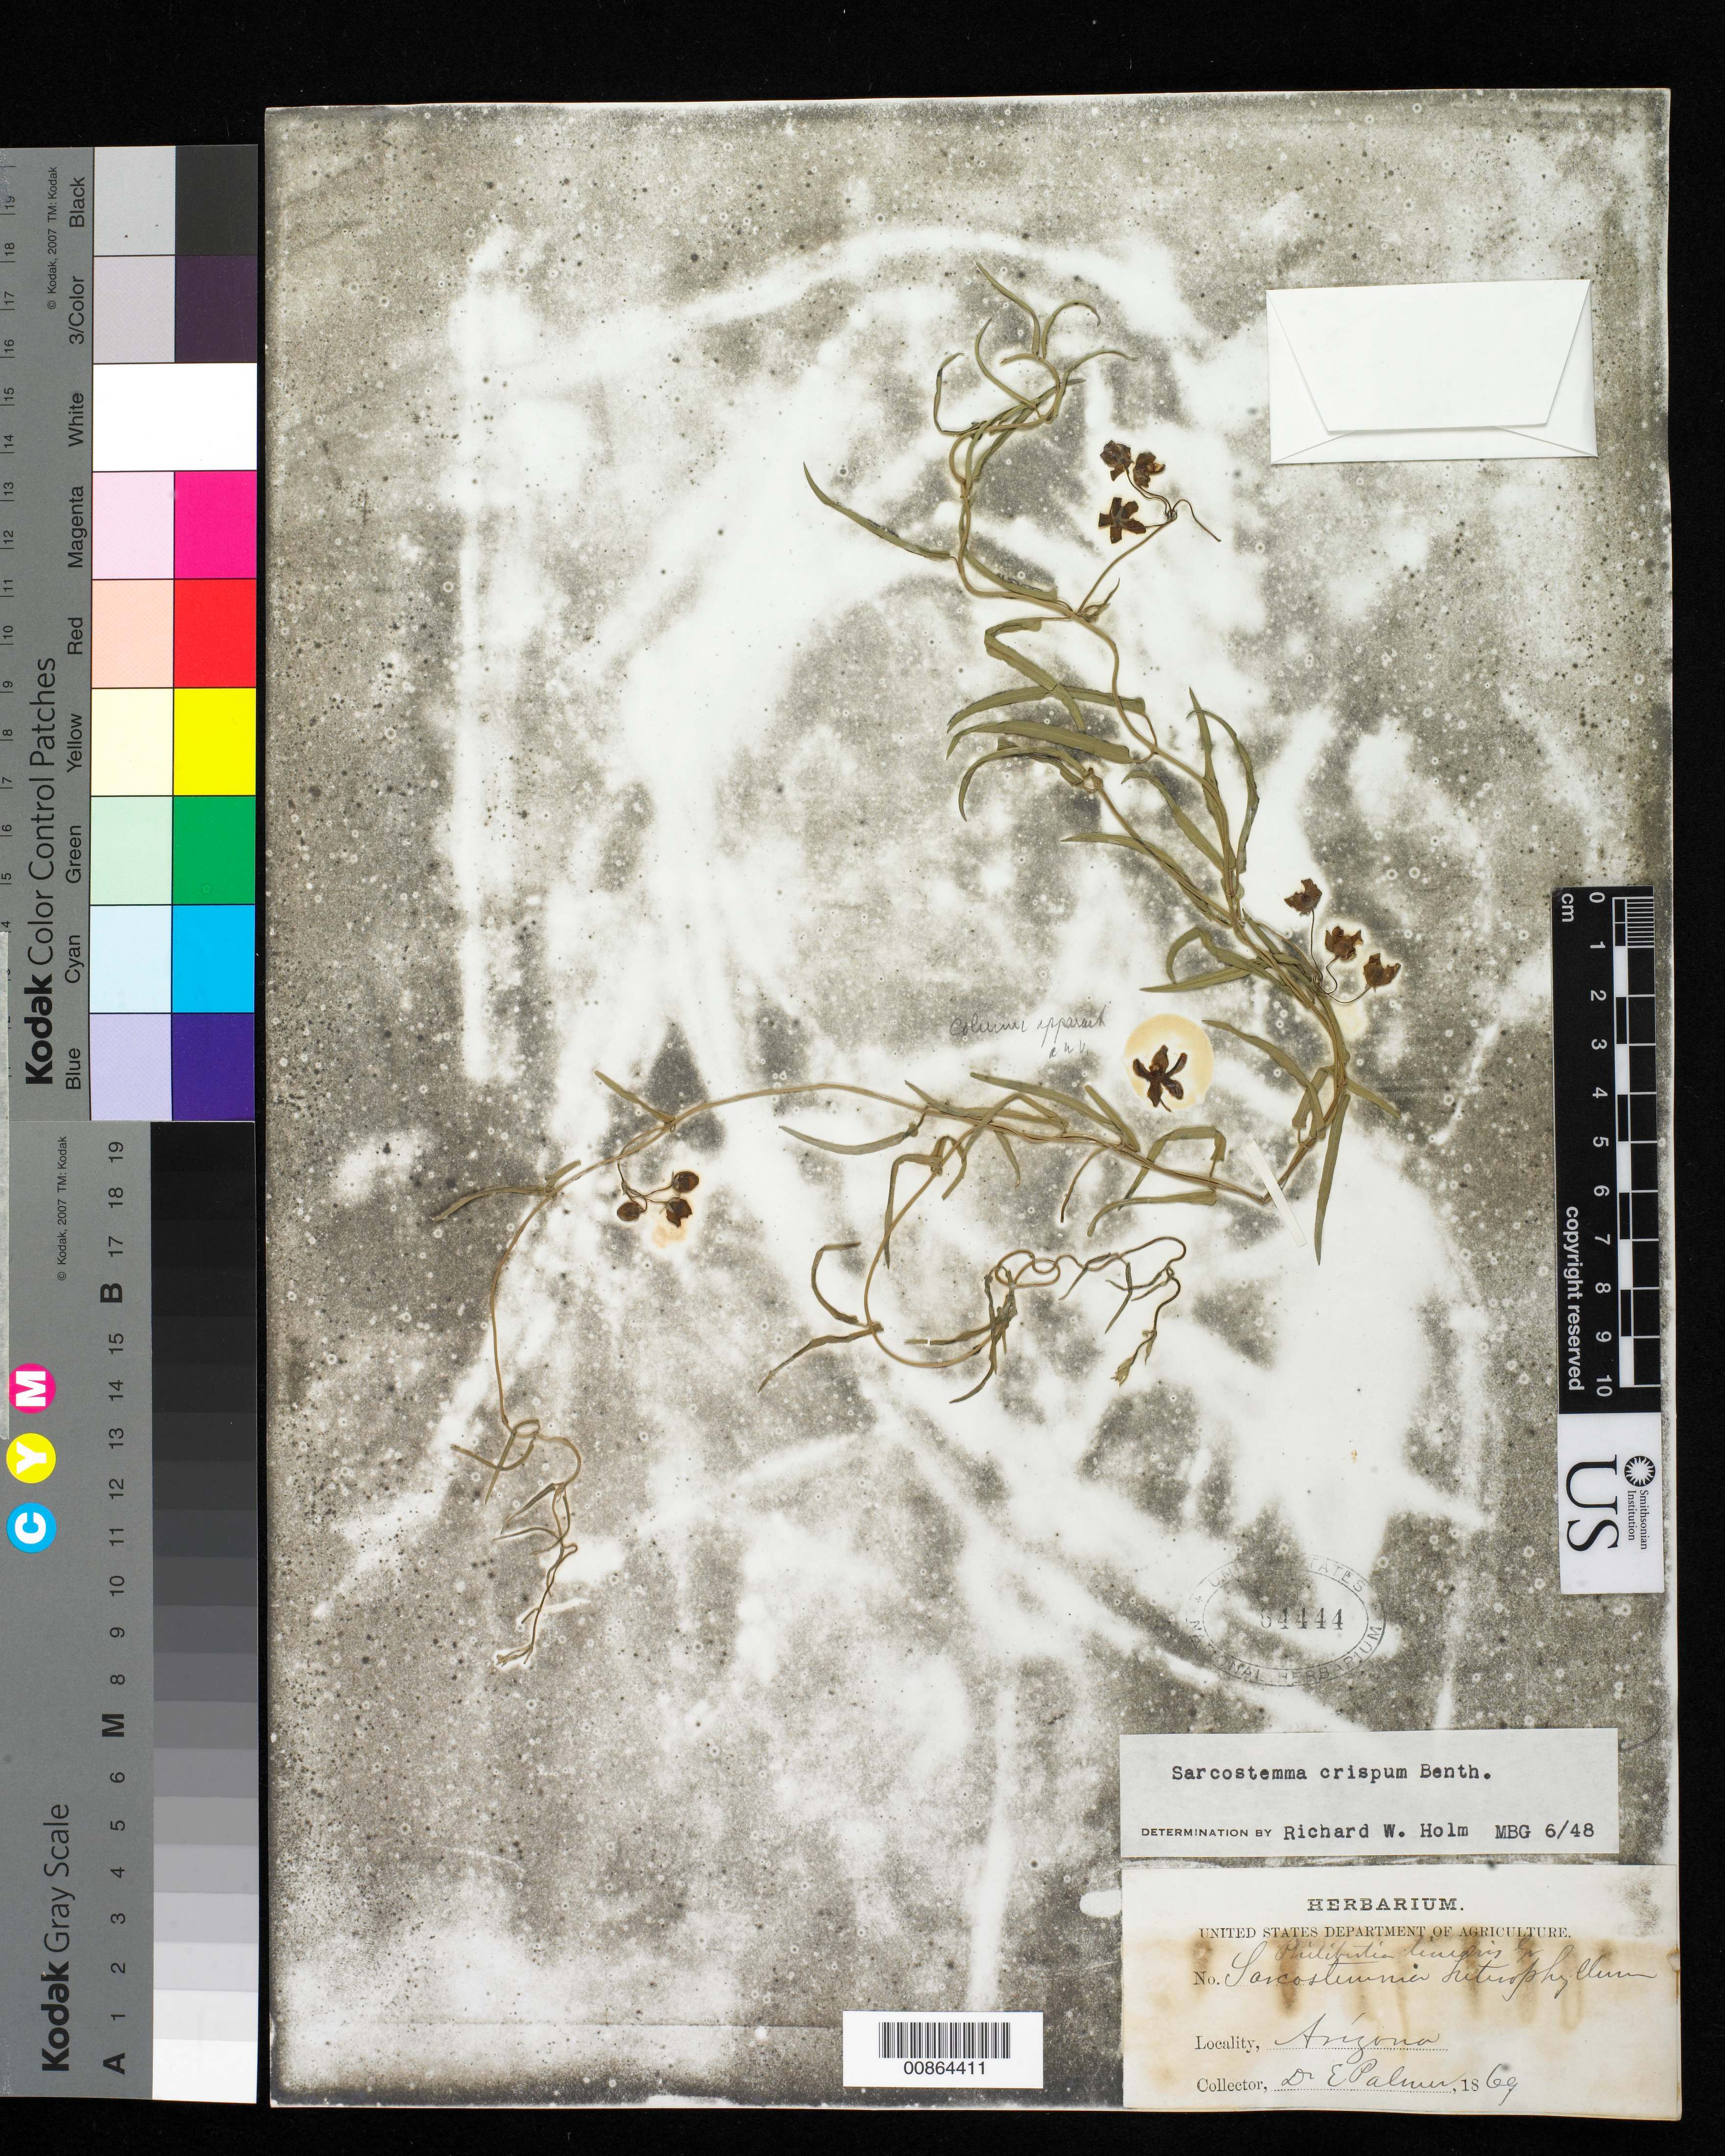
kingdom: Plantae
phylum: Tracheophyta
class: Magnoliopsida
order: Gentianales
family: Apocynaceae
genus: Sarcostemma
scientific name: Sarcostemma crispum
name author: Benth.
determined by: Holm, R. W., (MO), Missouri Botanical Garden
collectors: E. Palmer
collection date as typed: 1869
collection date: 1869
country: United States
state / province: Arizona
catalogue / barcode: US 64444